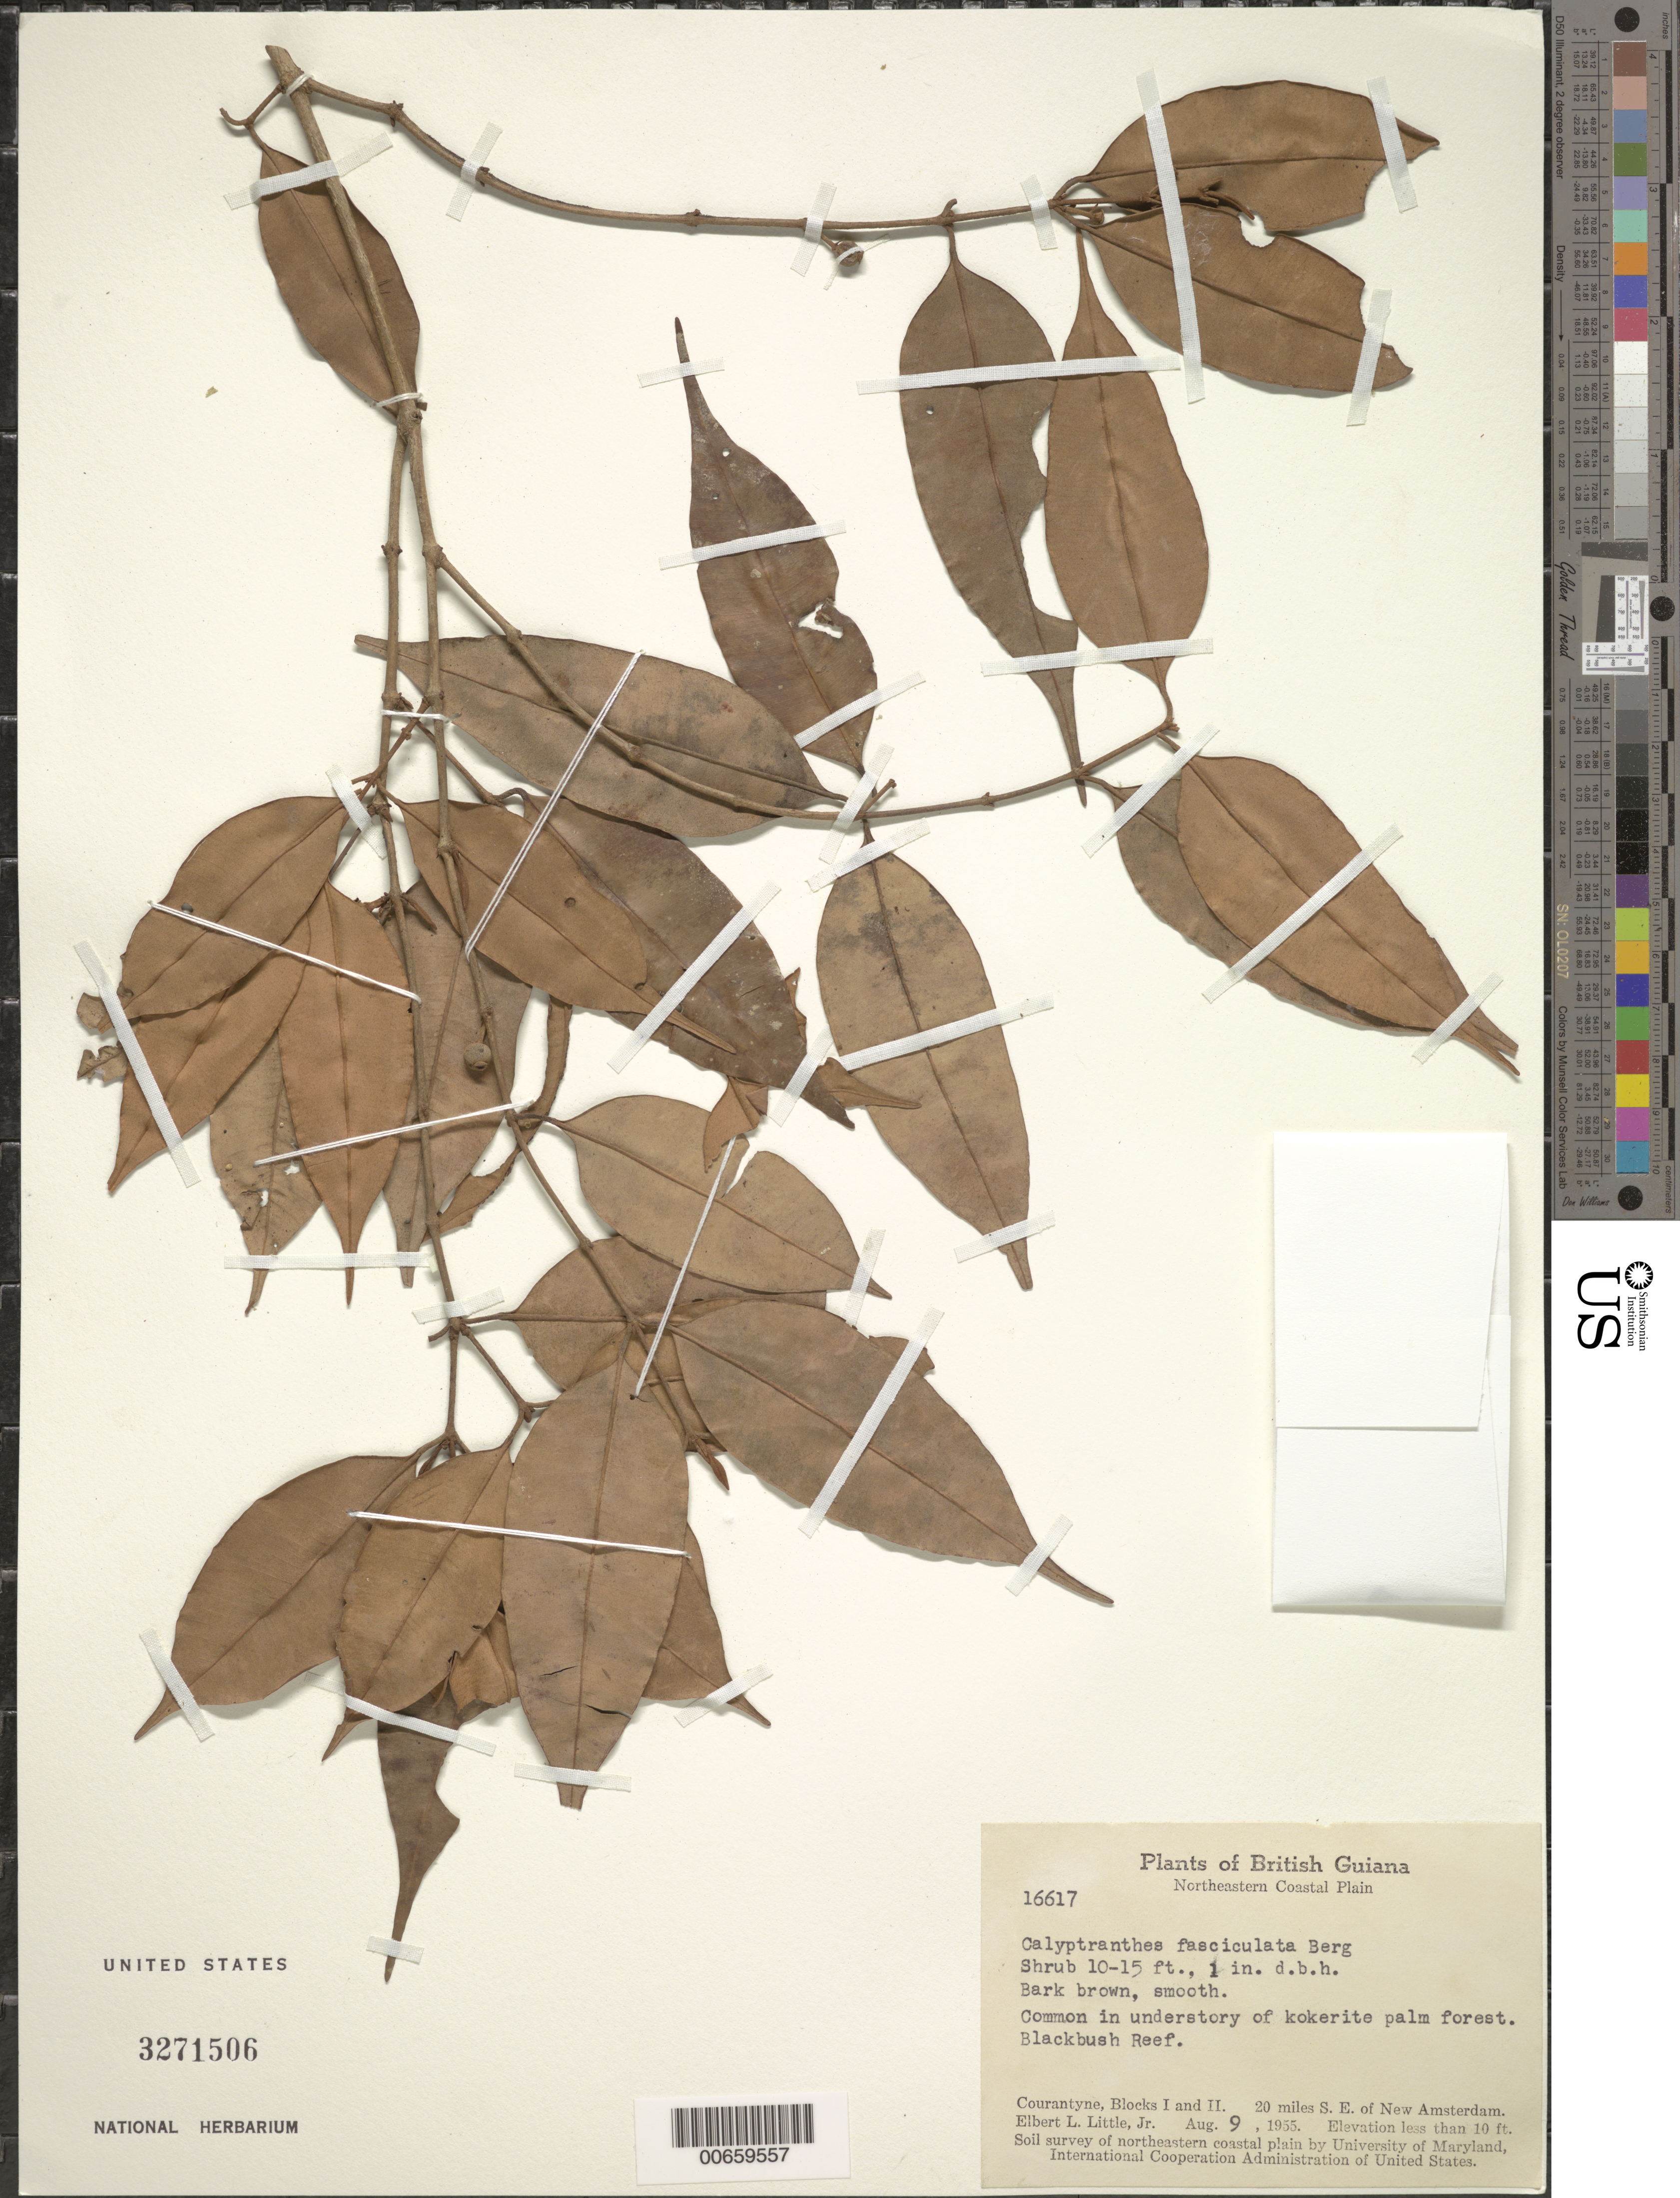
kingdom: Plantae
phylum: Tracheophyta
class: Magnoliopsida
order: Myrtales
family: Myrtaceae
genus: Myrcia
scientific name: Myrcia fasciculata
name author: (O. Berg) K. Campbell & K. Samra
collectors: E. L. Little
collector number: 16617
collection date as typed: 9-Aug-55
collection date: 1955-08-09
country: Guyana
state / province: E. Berbice-Corentyne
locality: Courantyne, Blocks I & II. 20 mi. SE of New Amsterdam, Blackbush Reef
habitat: Understory of kokerite palm forest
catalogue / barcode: US 3271506